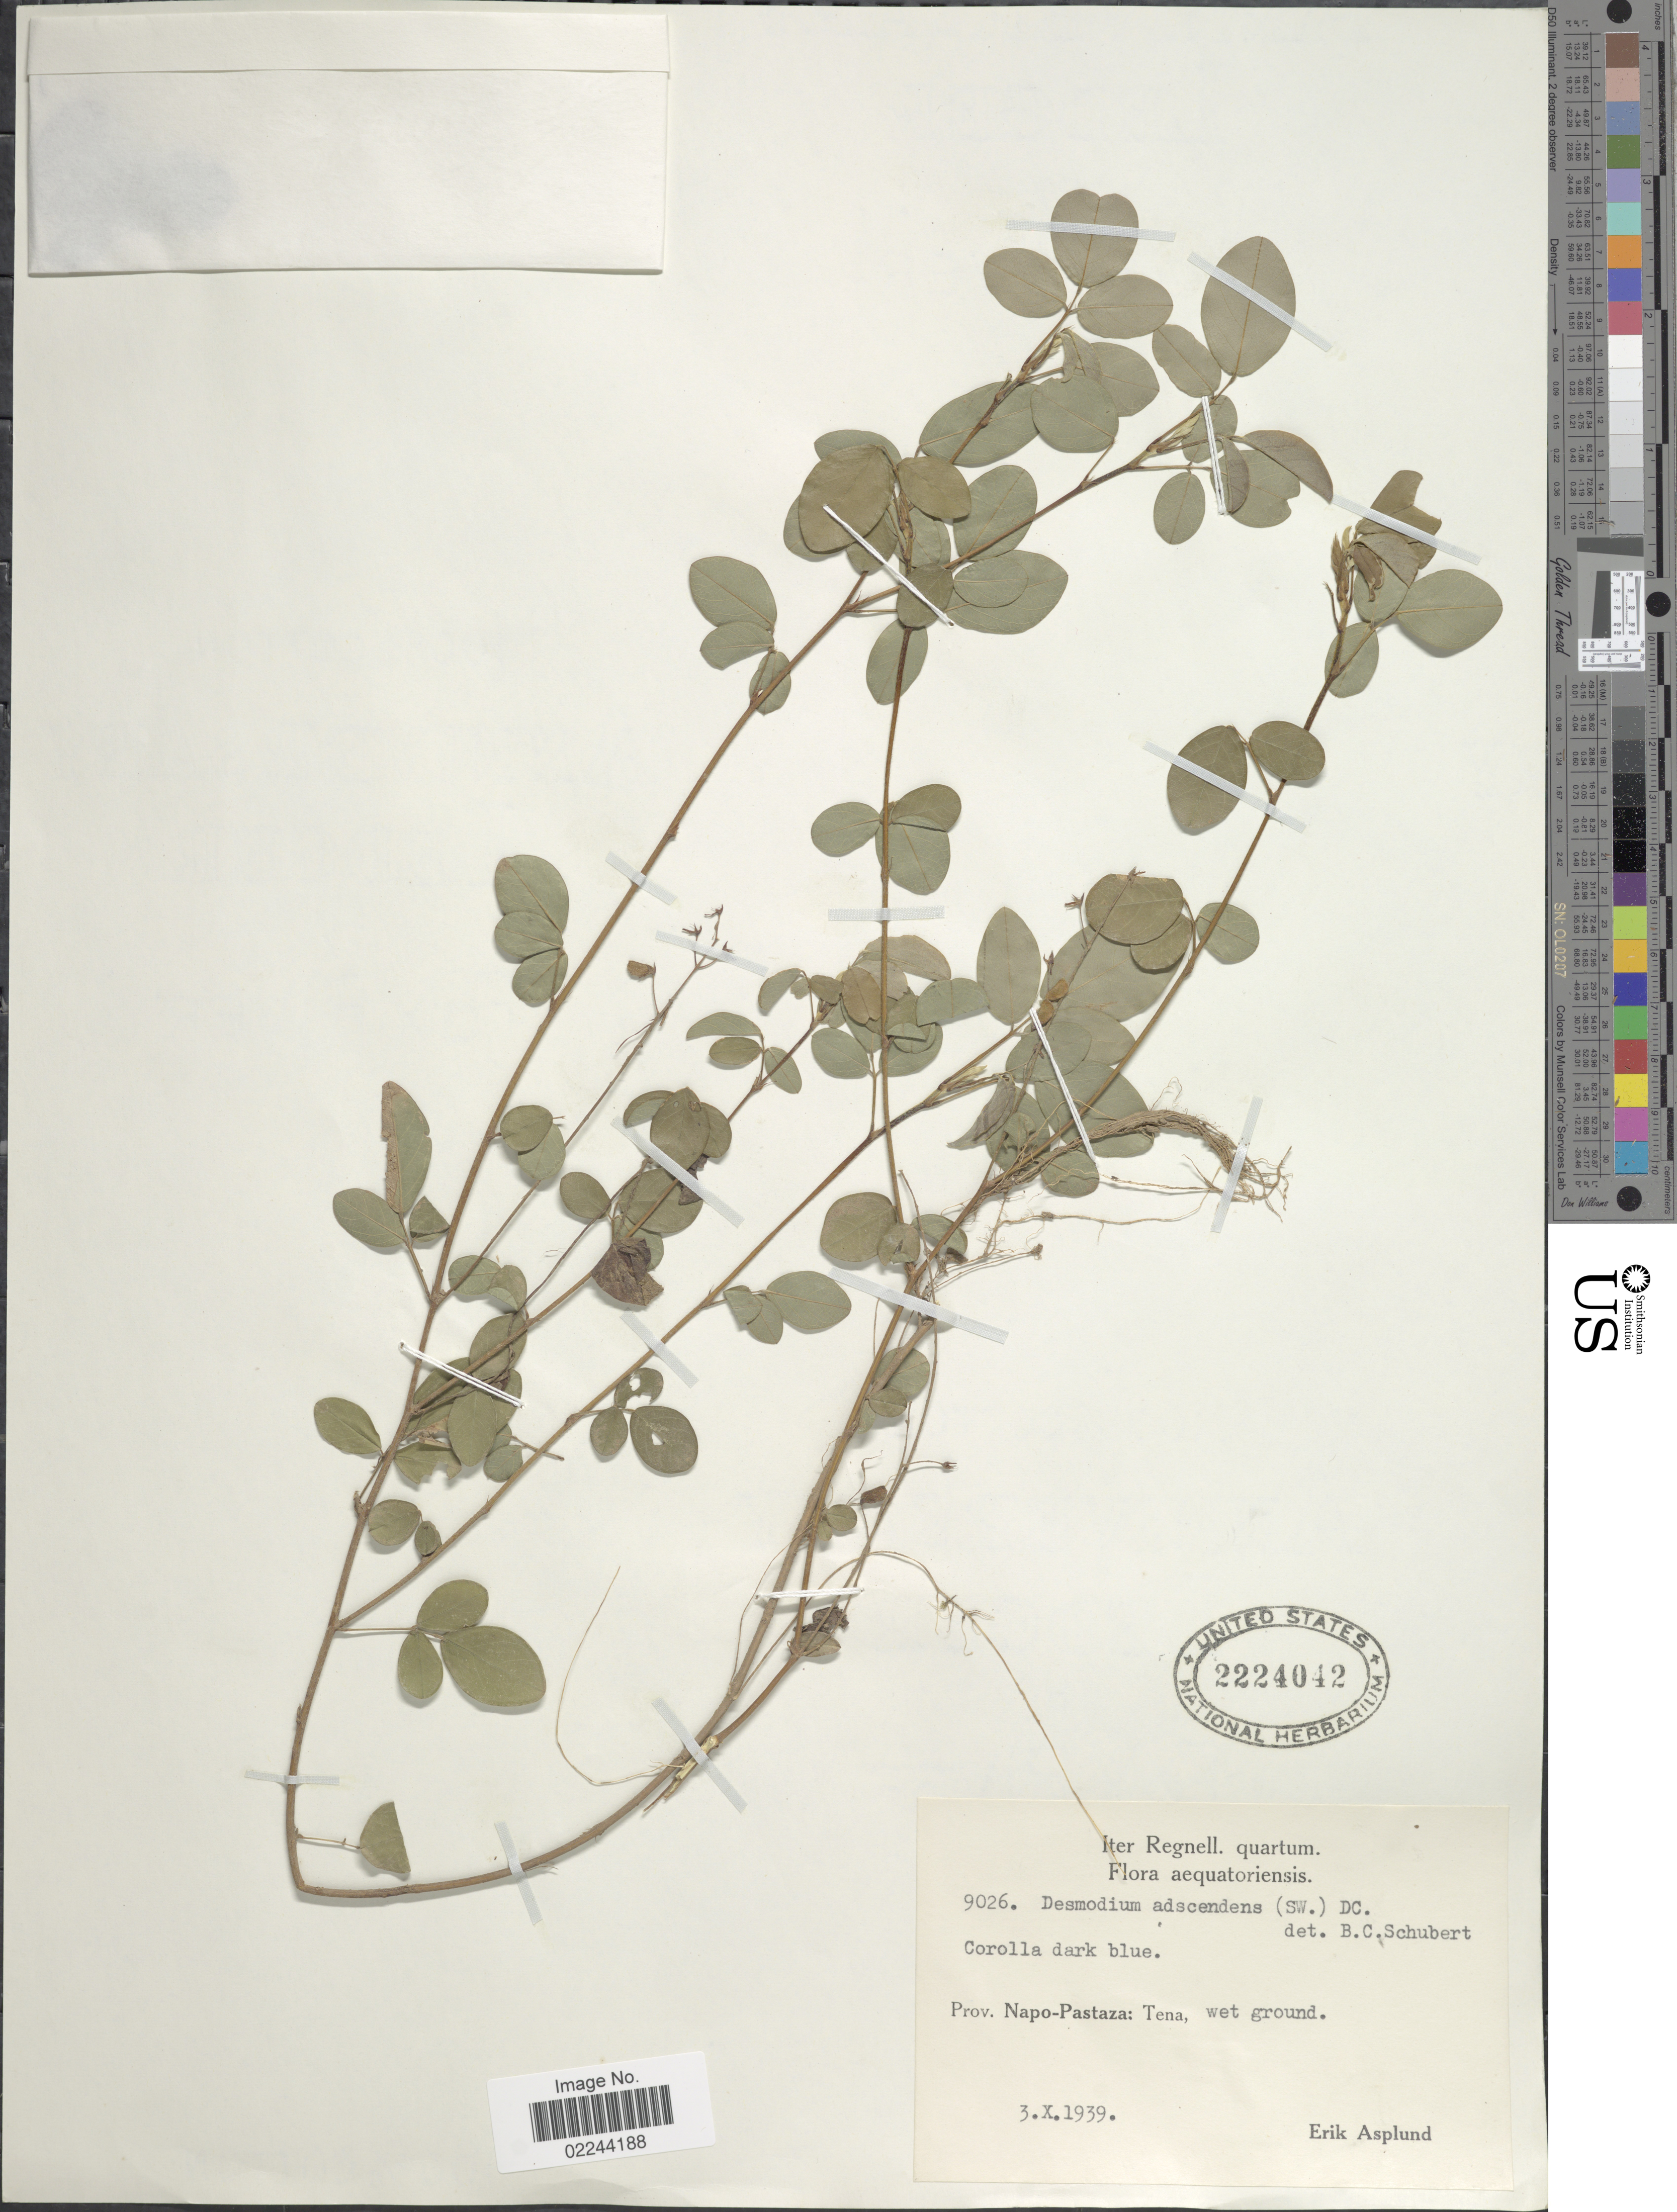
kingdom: Plantae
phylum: Tracheophyta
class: Magnoliopsida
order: Fabales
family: Fabaceae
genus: Grona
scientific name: Grona adscendens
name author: (Sw.) H. Ohashi & K. Ohashi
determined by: Strong, Mark T., (BOT), Smithsonian Institution - National Museum of Natural History (UNITED STATES)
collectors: E. Asplund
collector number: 9026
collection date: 1939-10-03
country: Ecuador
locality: Prov. Napo-Pastaza: Tena, wet ground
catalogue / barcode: US 2224042